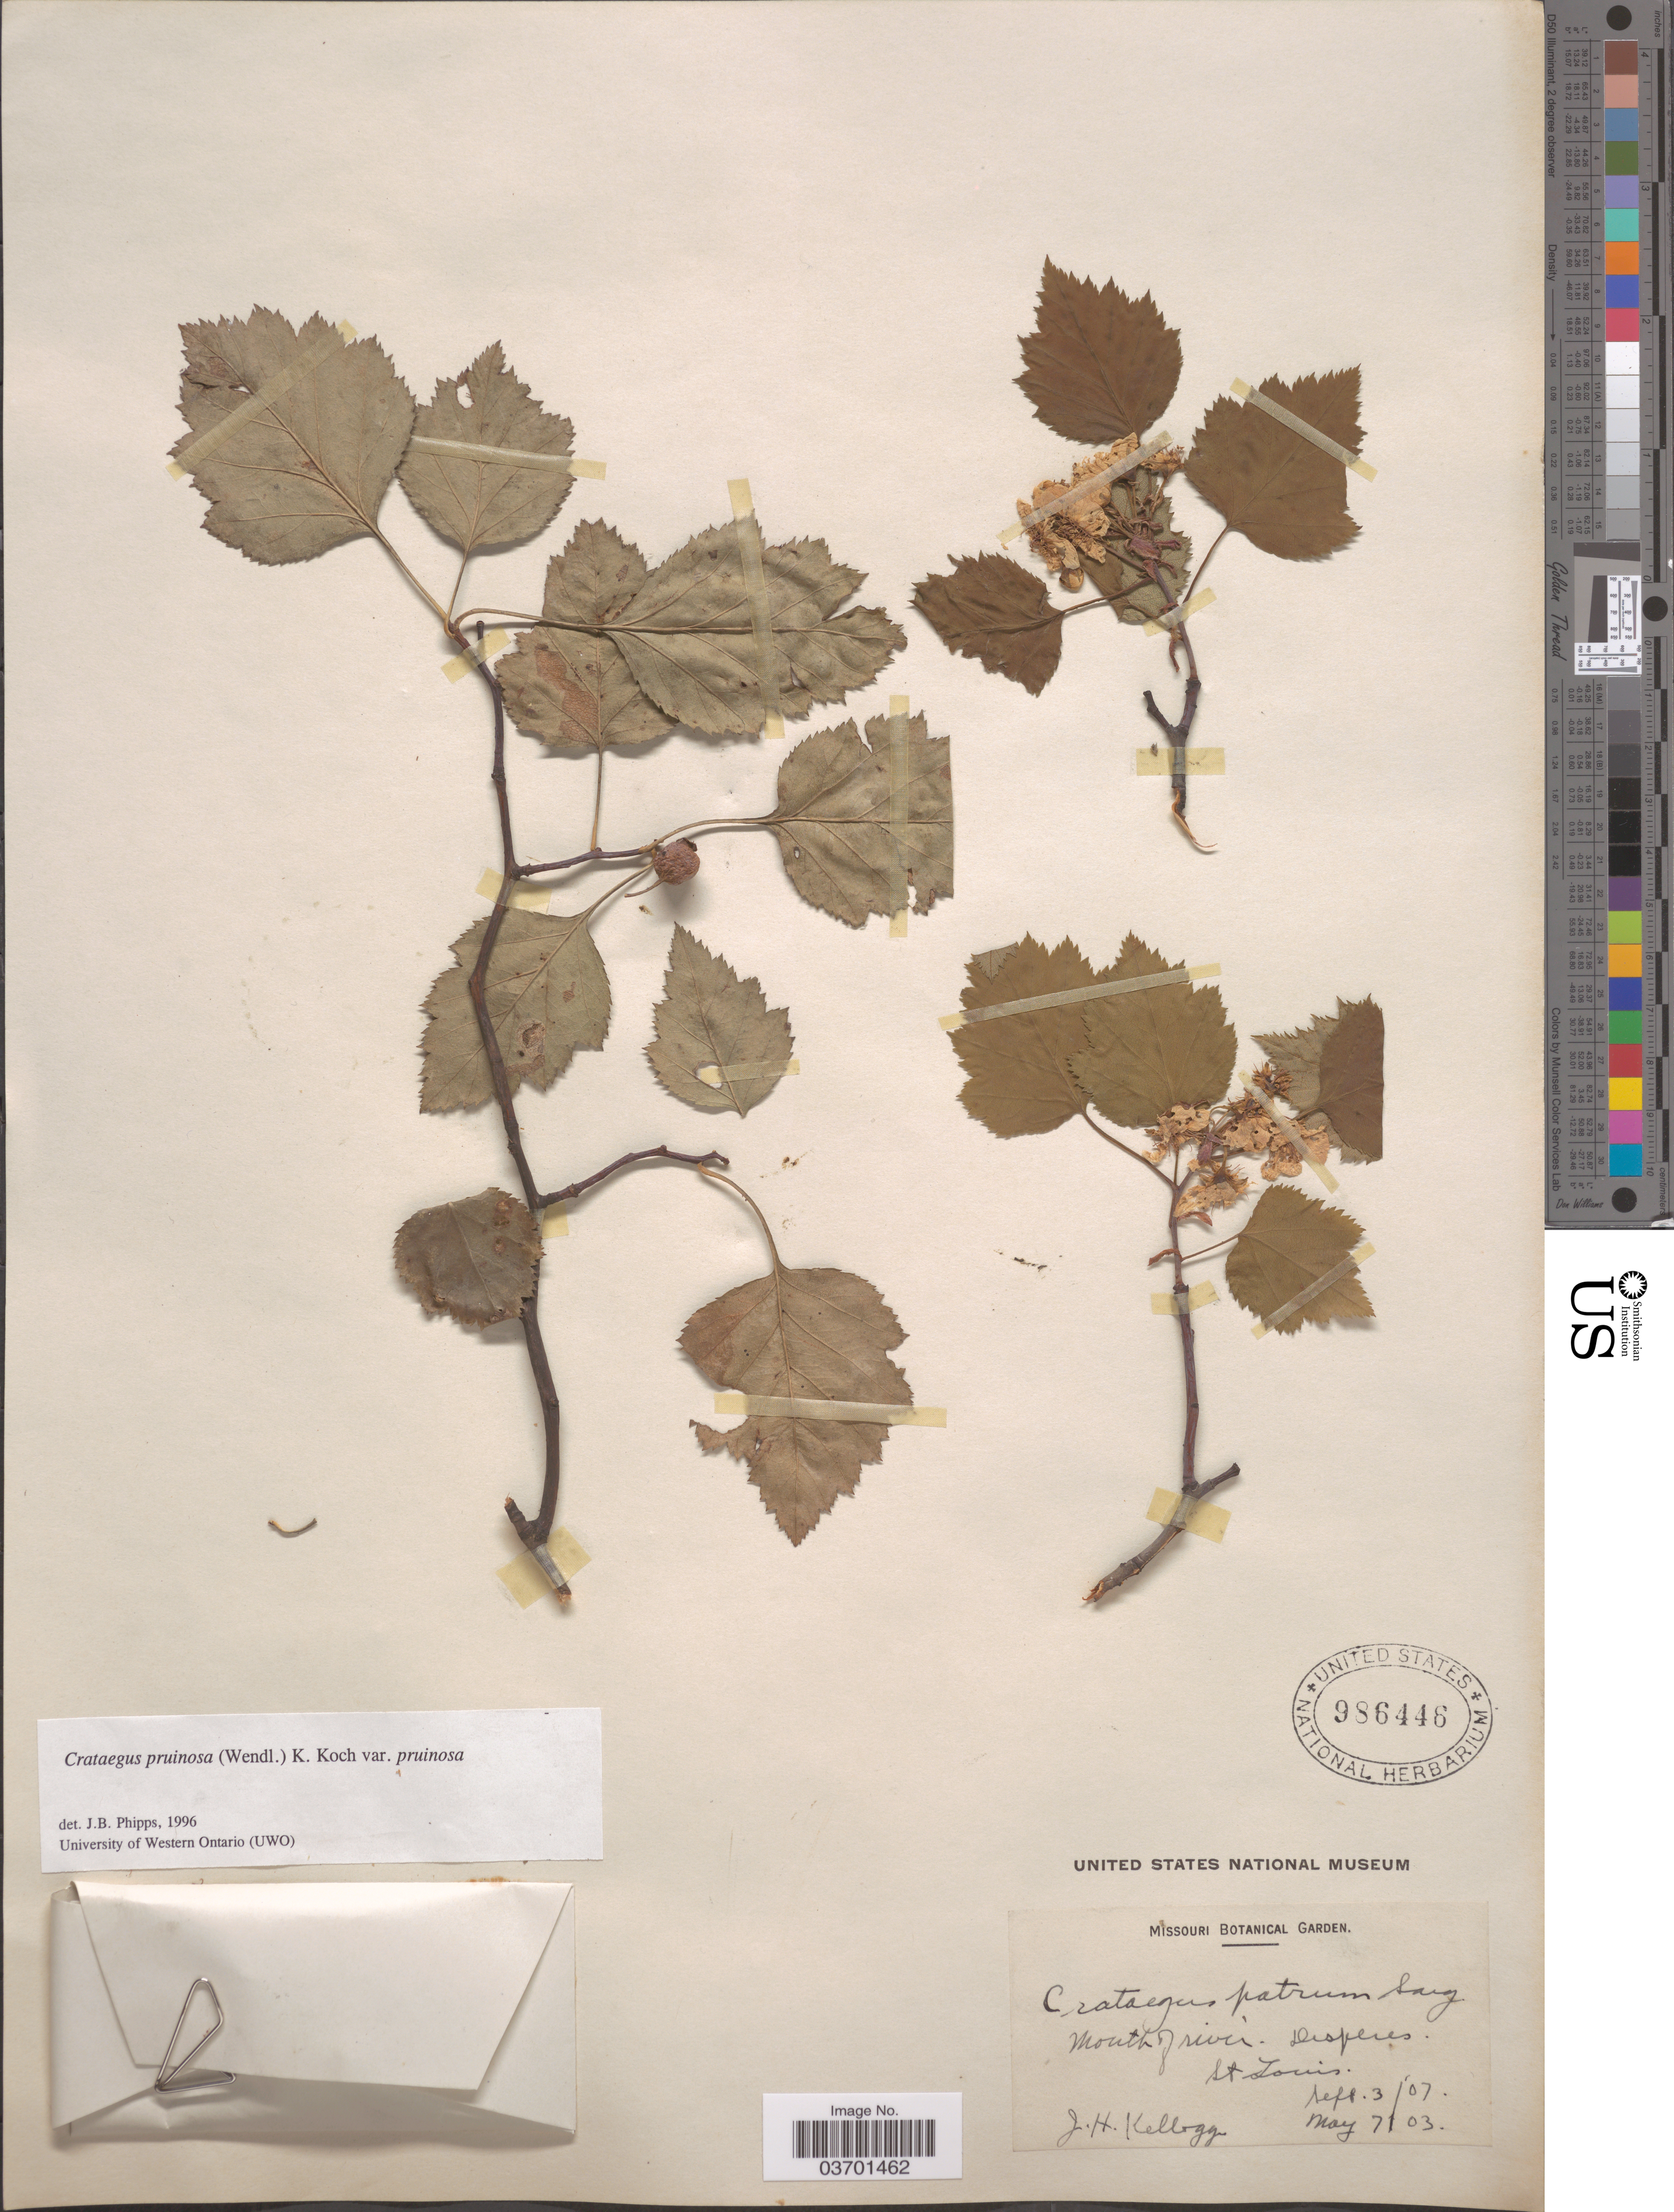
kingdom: Plantae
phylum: Tracheophyta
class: Magnoliopsida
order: Rosales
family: Rosaceae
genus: Crataegus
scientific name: Crataegus pruinosa var. pruinosa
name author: (H.L. Wendl.) K. Koch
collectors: J. H. Kellogg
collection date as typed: Transcribed d/m/y: 7/5/3 to 3/9/7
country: United States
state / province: Missouri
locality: Mouth of river. Desperes. St. Louis.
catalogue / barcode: US 986446